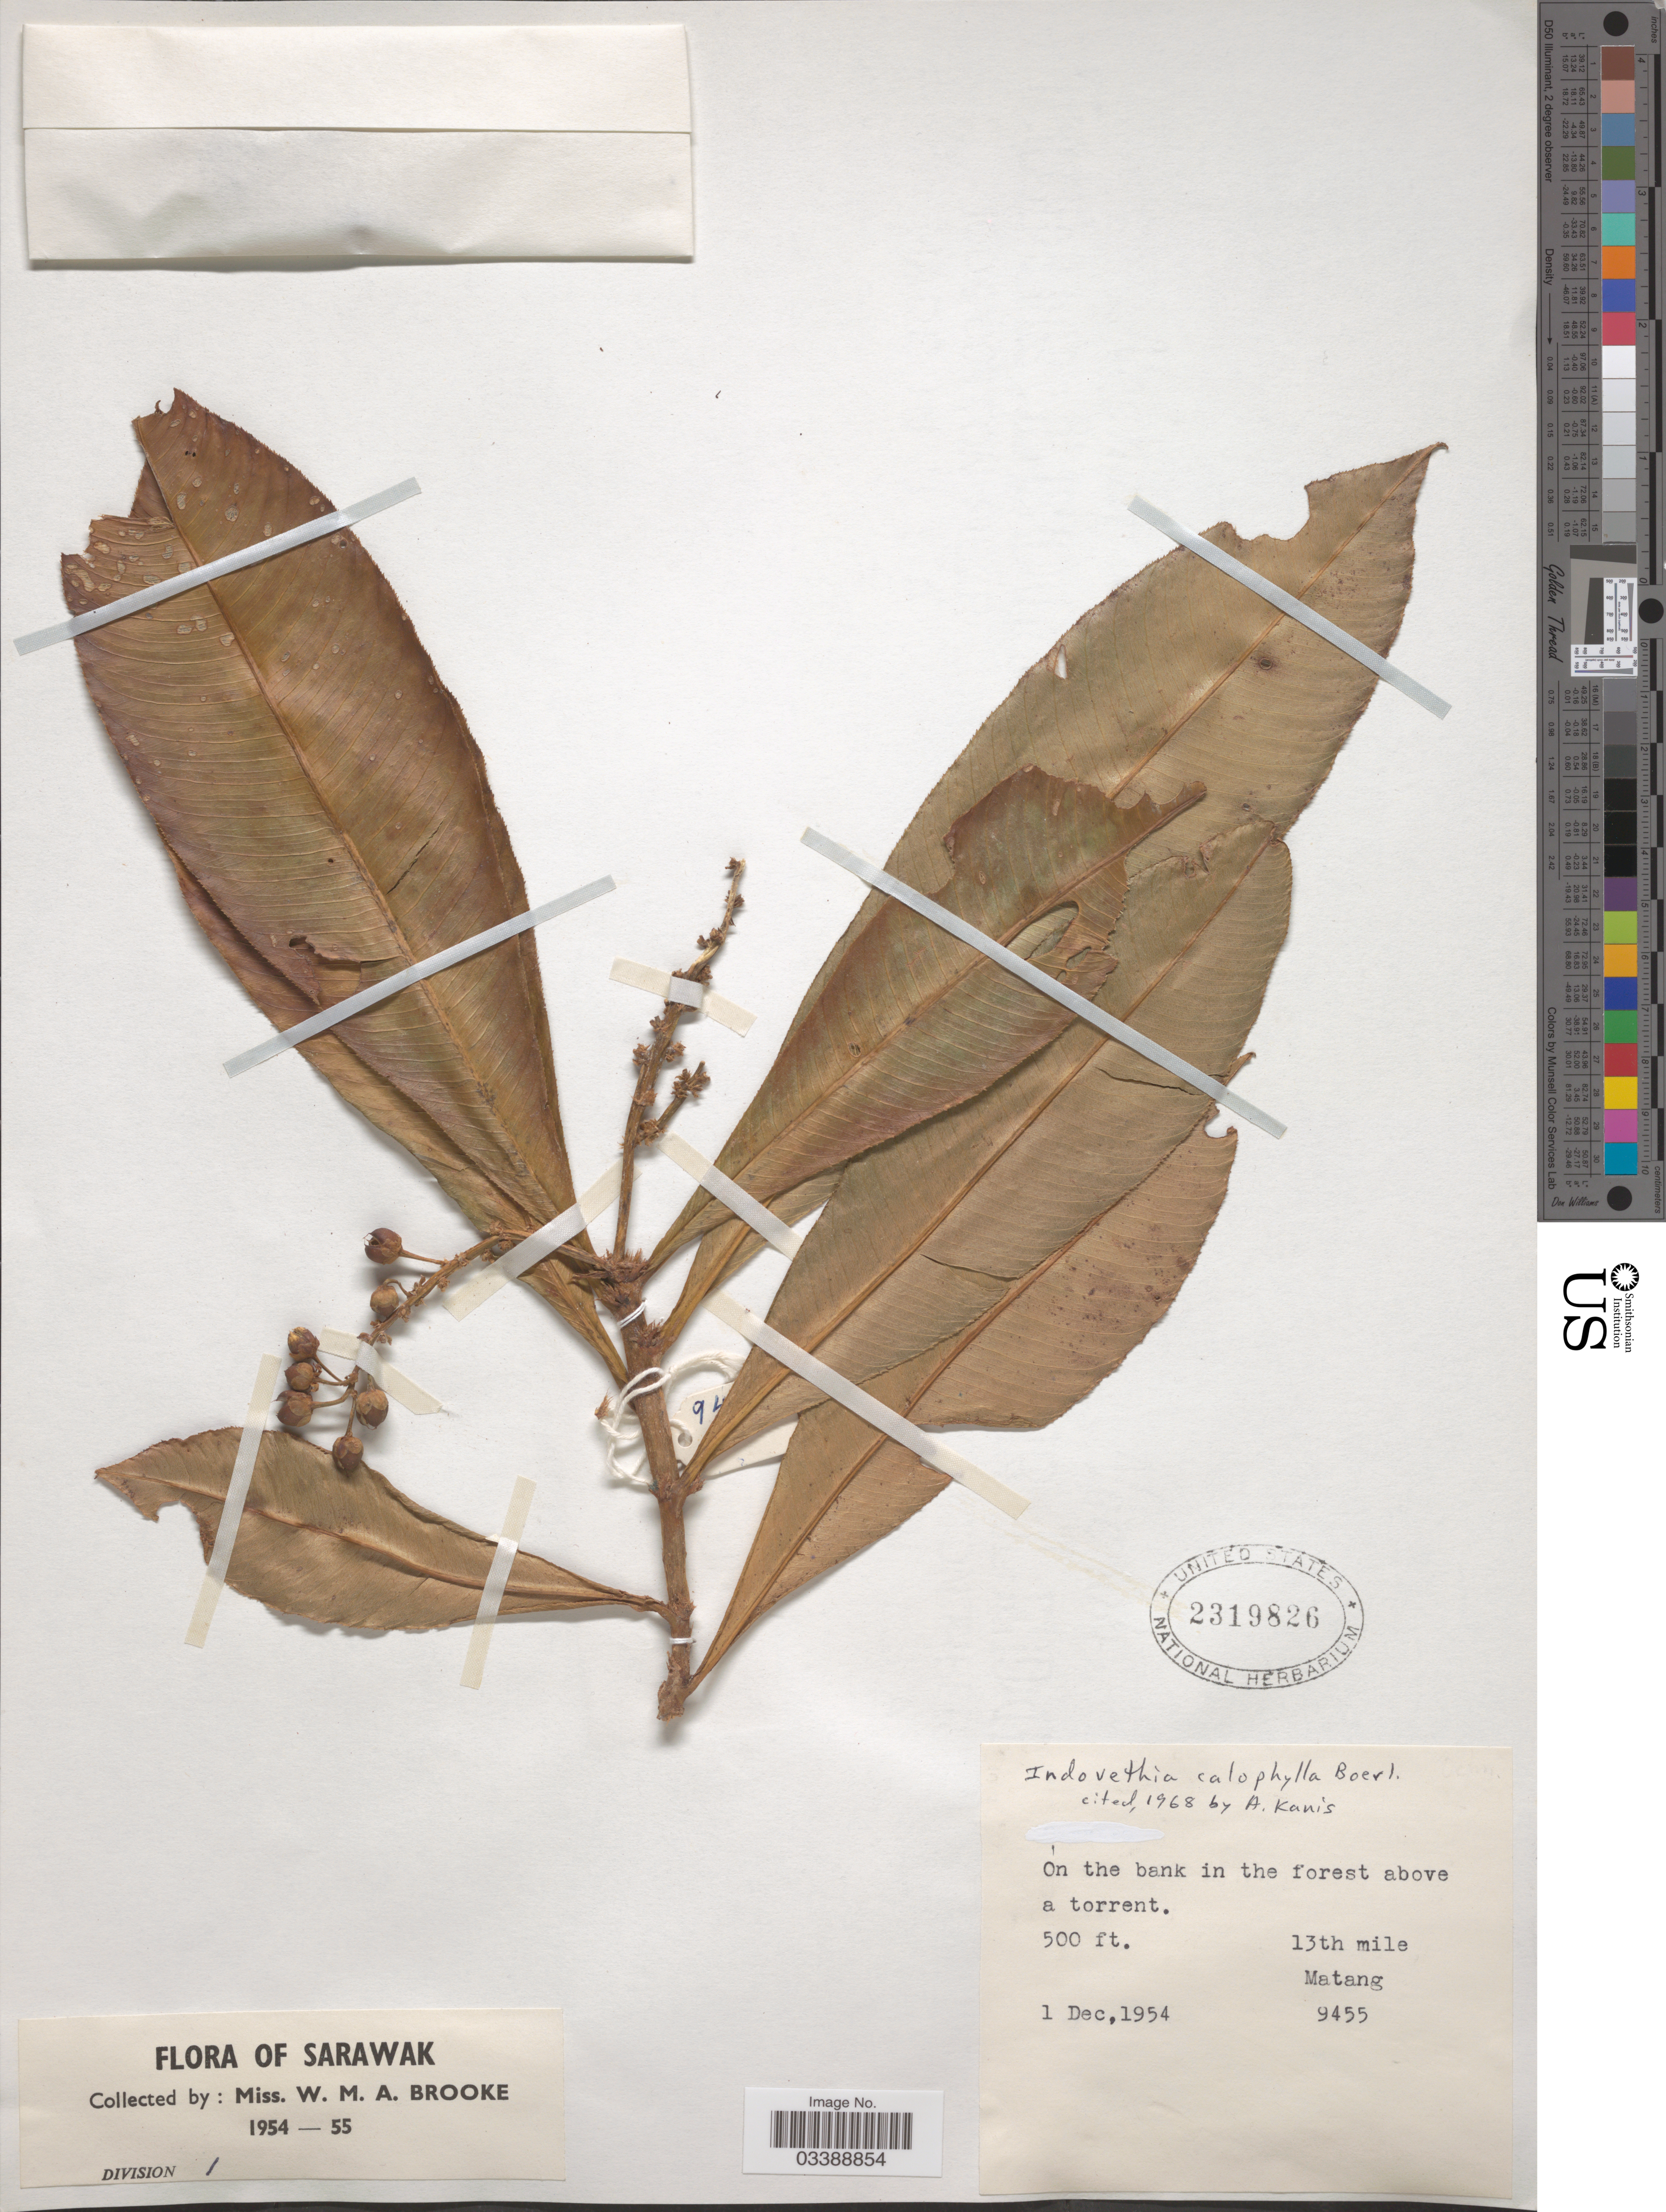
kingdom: Plantae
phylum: Tracheophyta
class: Magnoliopsida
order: Malpighiales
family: Ochnaceae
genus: Indovethia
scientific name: Indovethia calophylla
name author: Boerl.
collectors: W. Brooke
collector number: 9455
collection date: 1954-12-01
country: Malaysia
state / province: Sarawak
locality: Division 1. [unsure placement] On the bank in the forest above a torrent. 13th mile Matang.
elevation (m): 152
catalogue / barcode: US 2319826